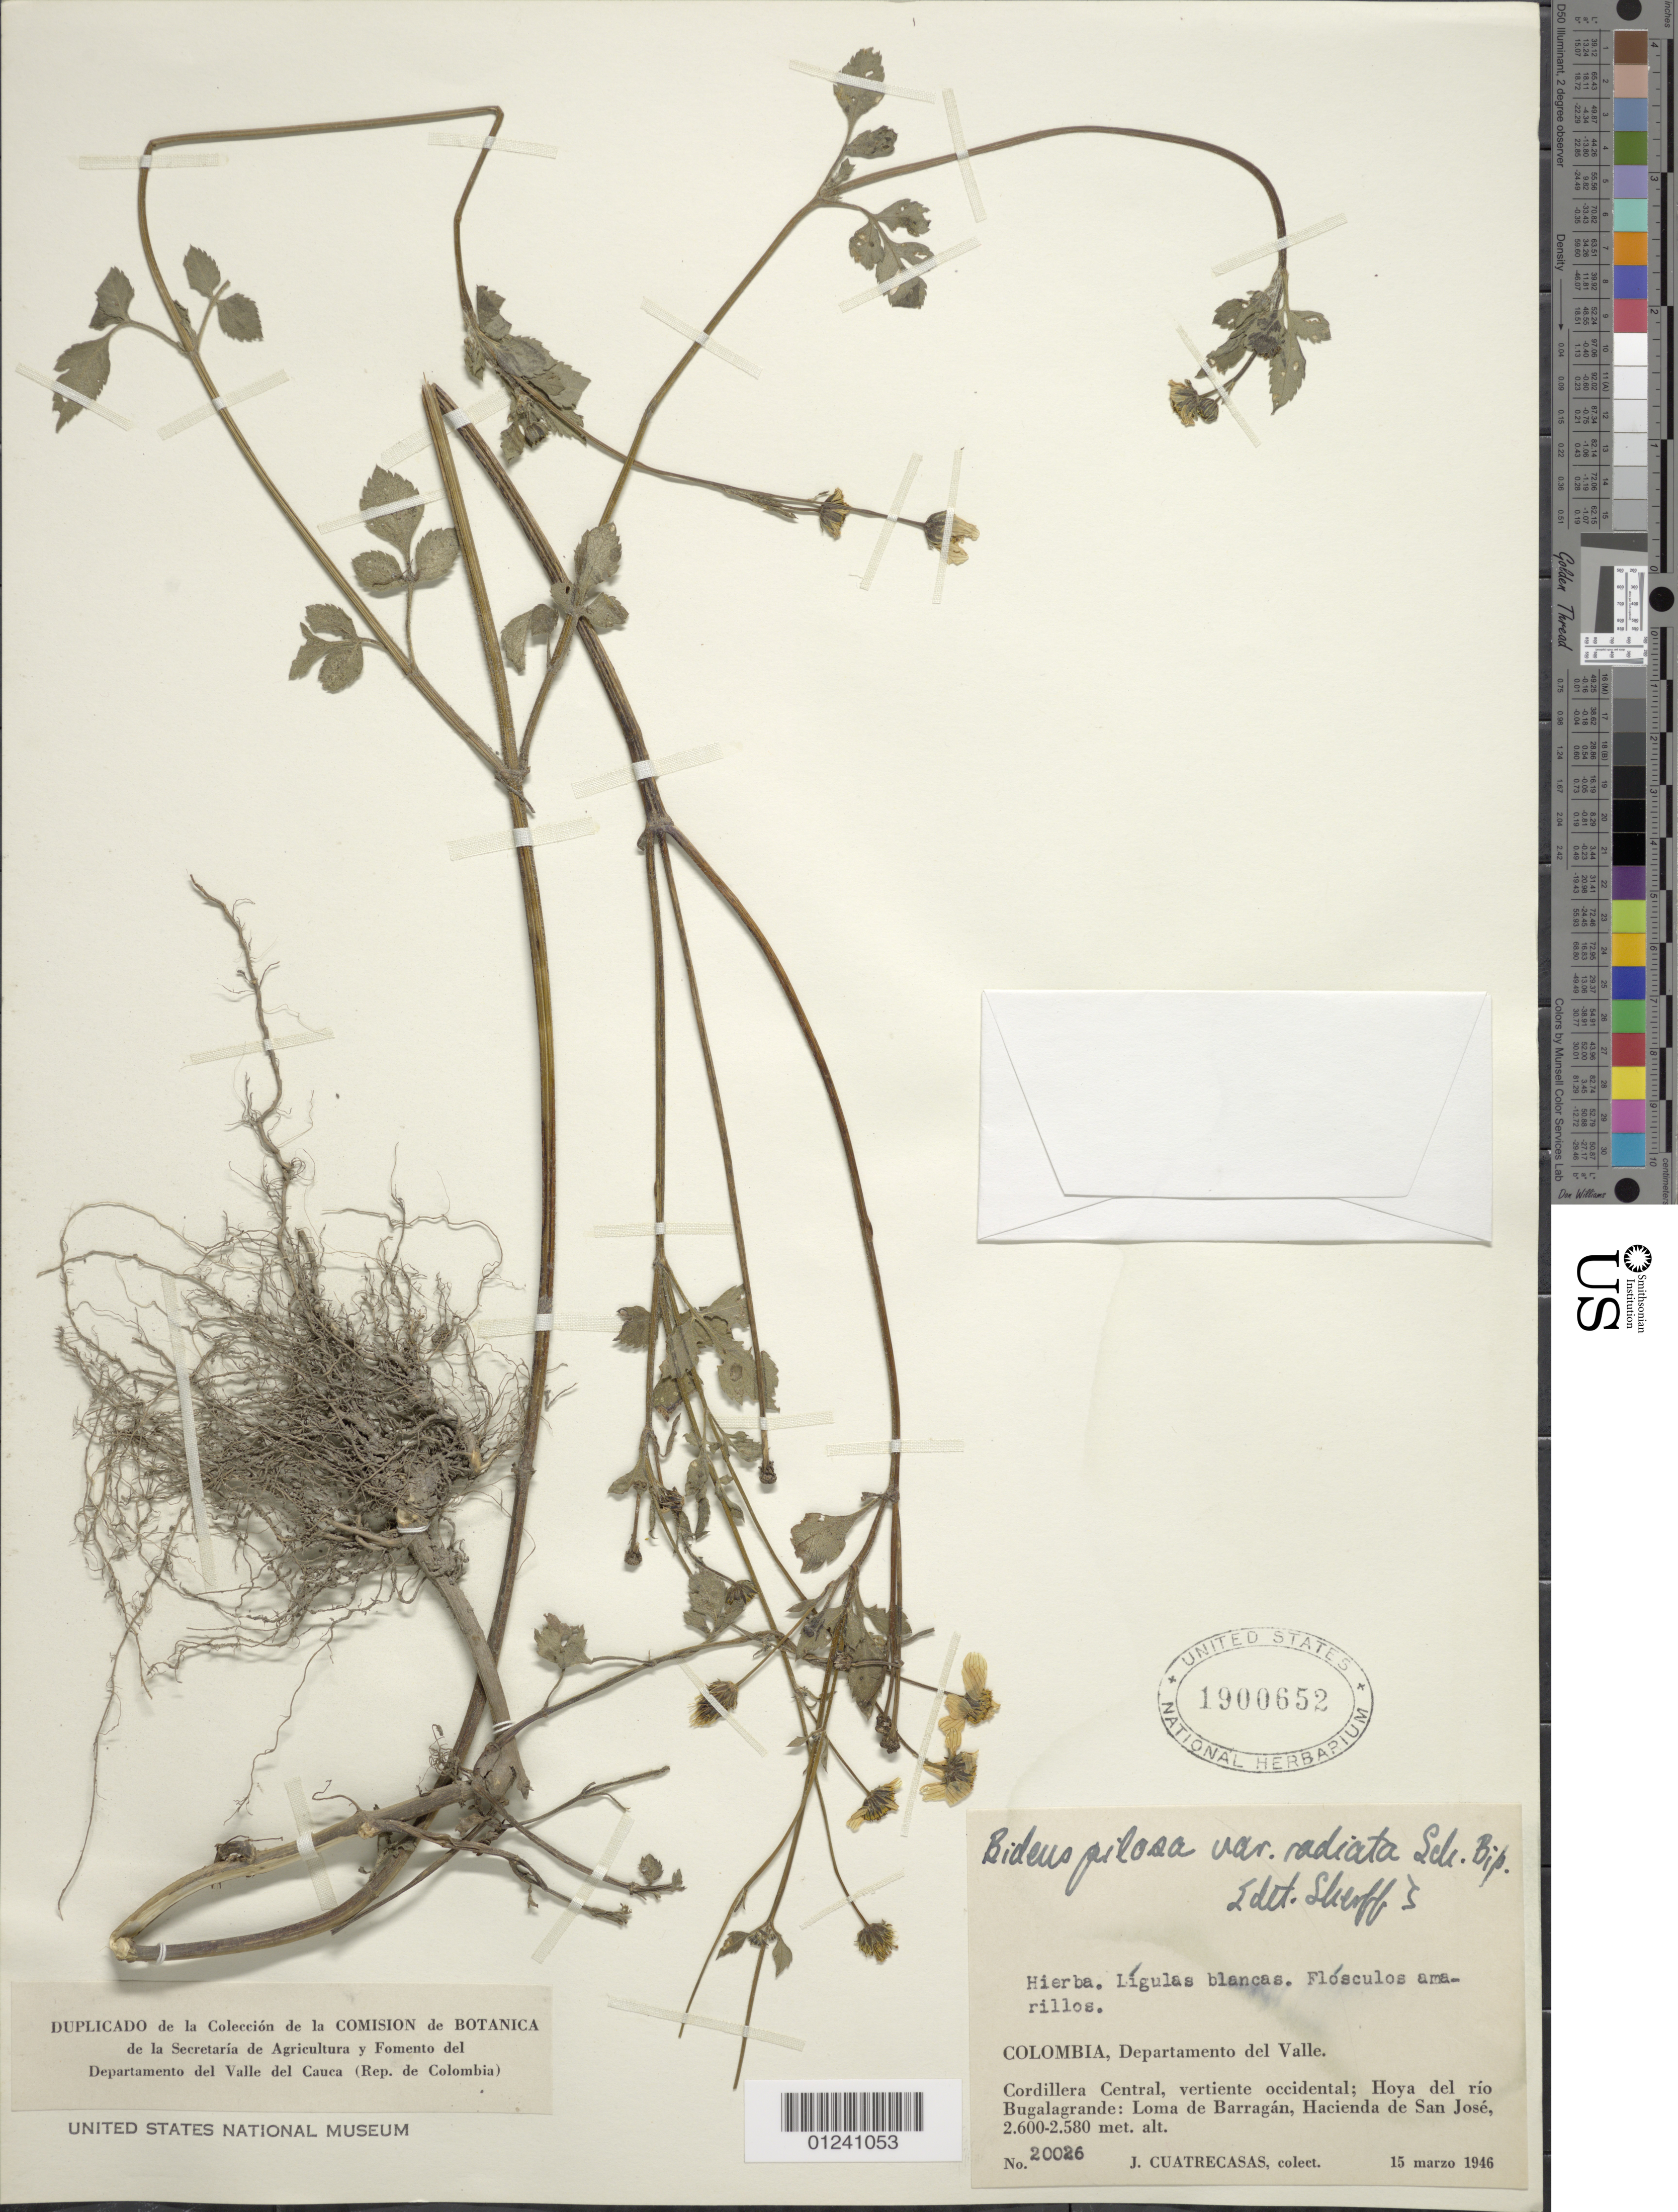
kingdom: Plantae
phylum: Tracheophyta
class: Magnoliopsida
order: Asterales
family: Asteraceae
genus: Bidens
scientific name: Bidens pilosa var. radiata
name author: (Sch. Bip.) J.A. Schmidt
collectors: J. Cuatrecasas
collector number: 20026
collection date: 1946-03-15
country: Colombia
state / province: Valle del Cauca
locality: Cordillera Central, vertiente occidental; Hoya del río Bugalagrande: Loma de Barragán, Hacienda de San José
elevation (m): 2600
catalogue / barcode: US 1900652